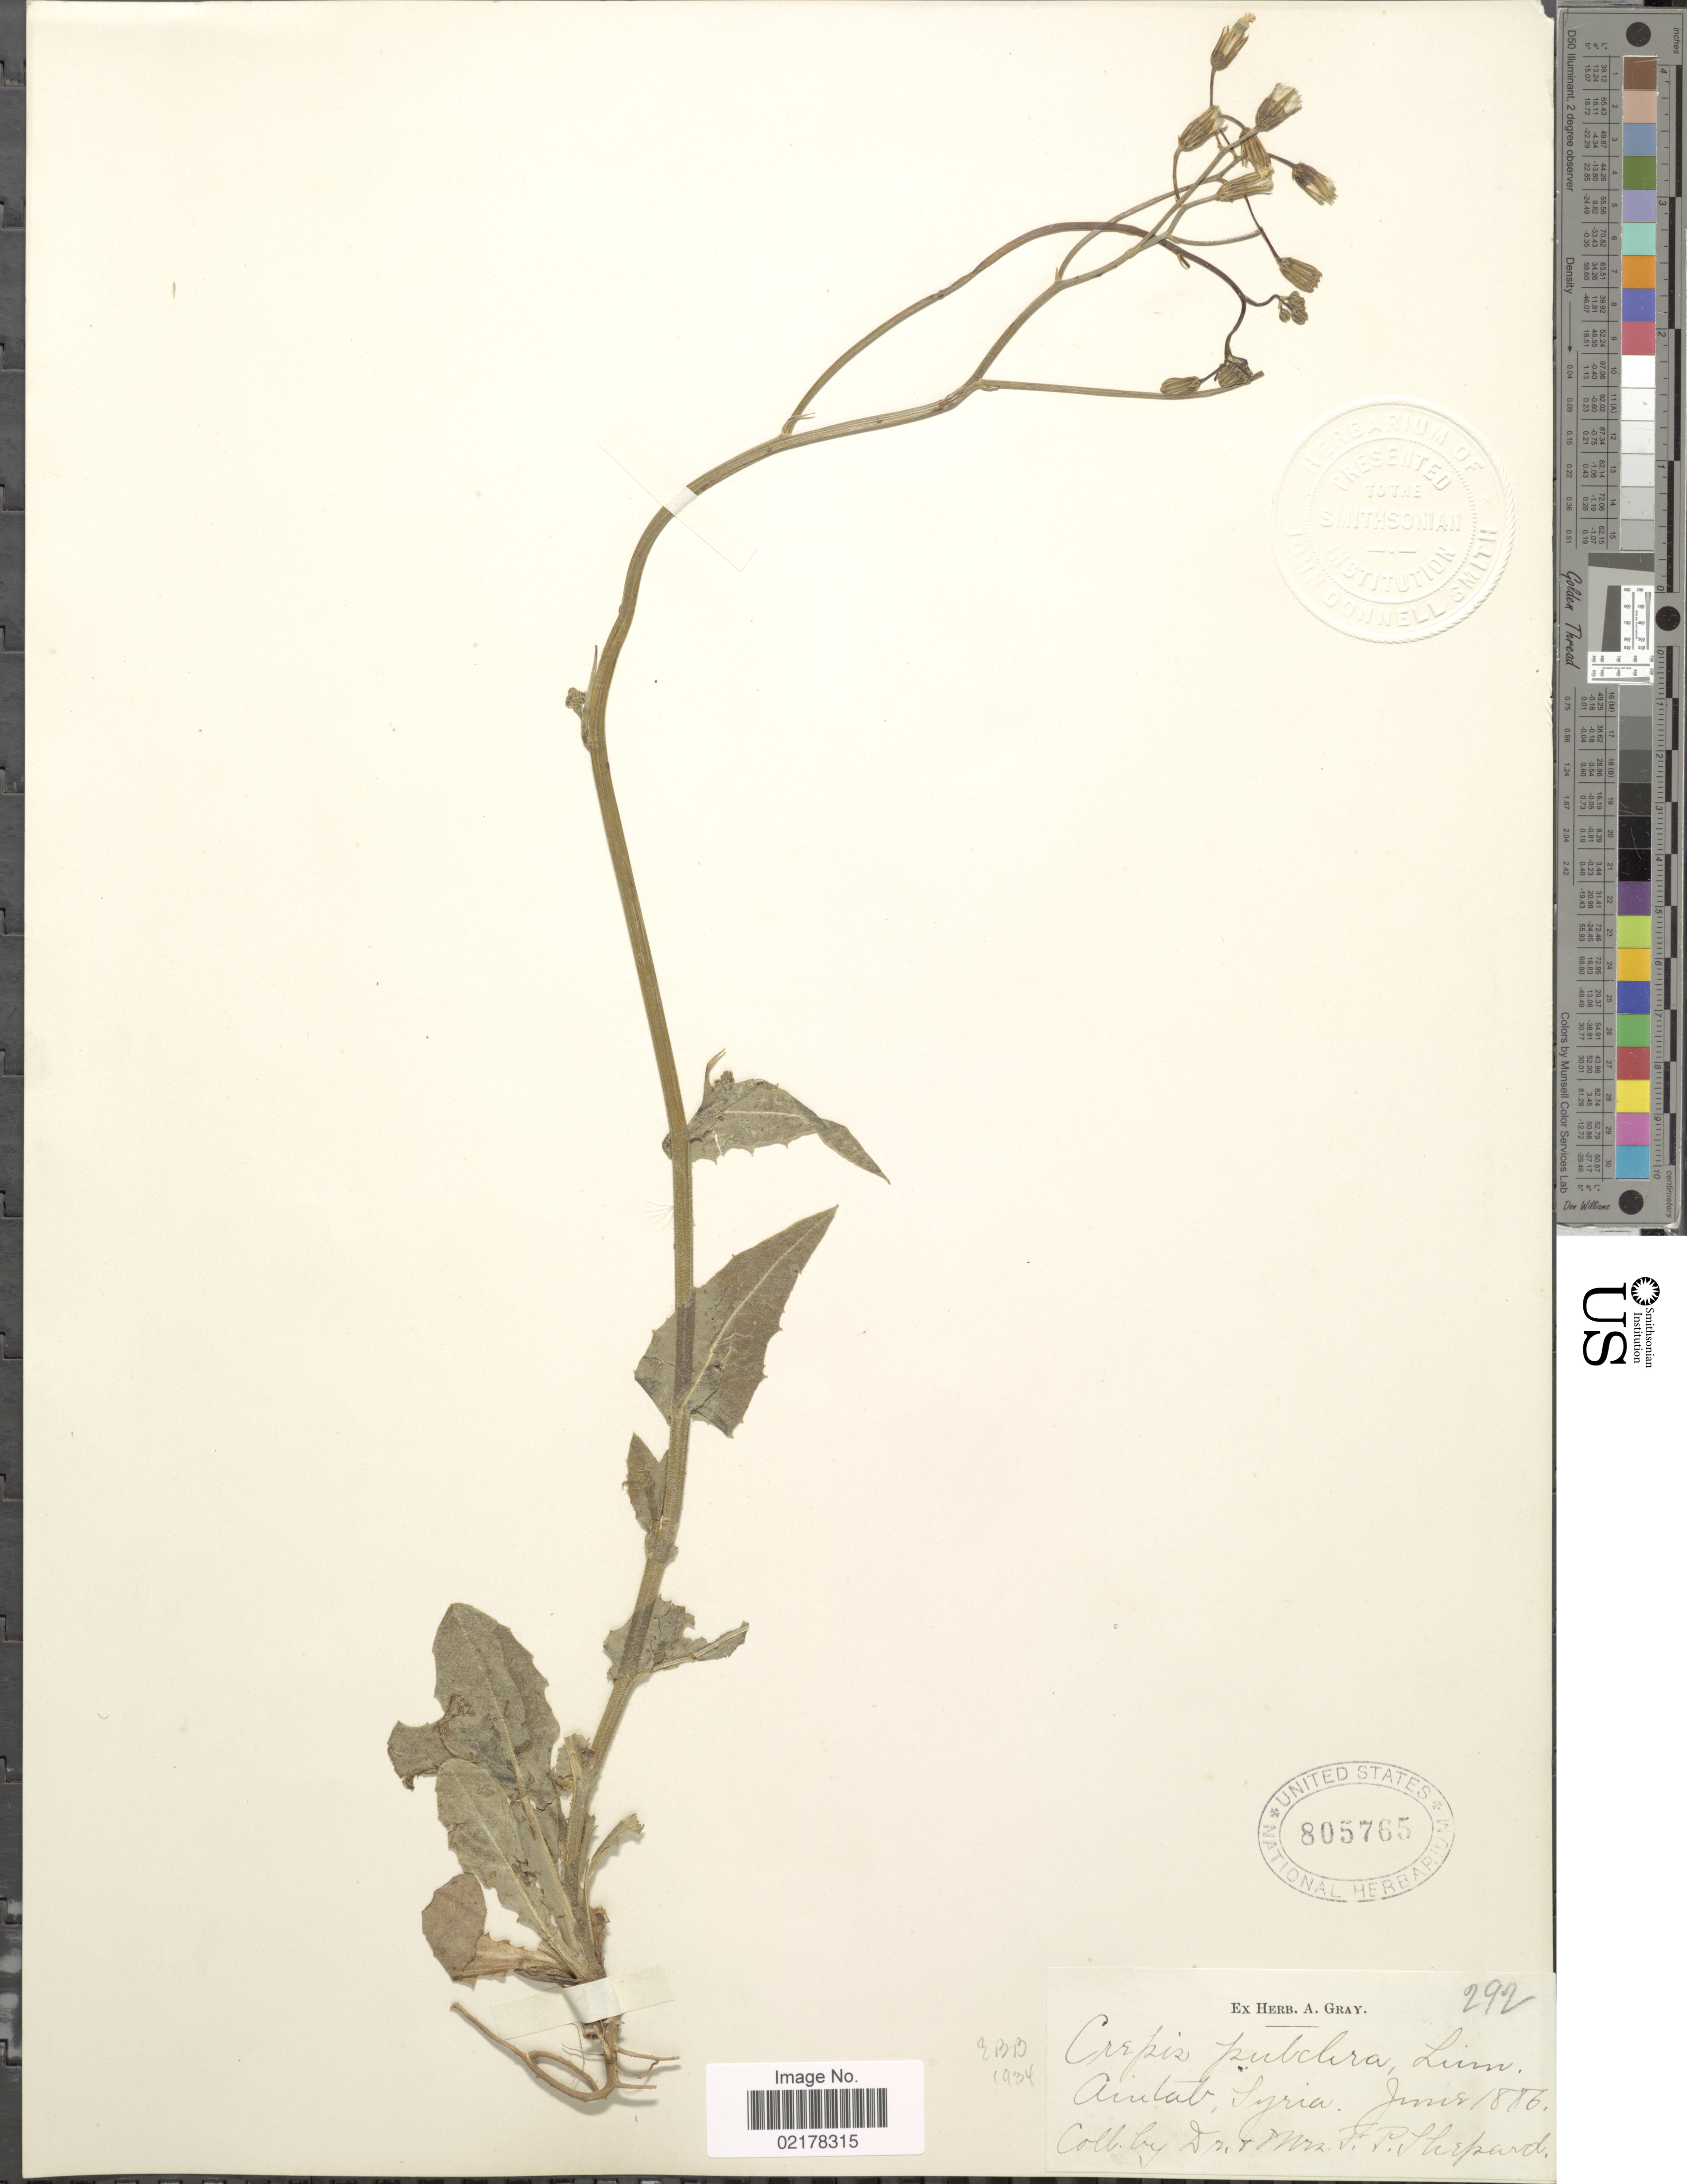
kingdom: Plantae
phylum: Tracheophyta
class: Magnoliopsida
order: Asterales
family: Asteraceae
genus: Crepis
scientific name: Crepis pulchra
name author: L.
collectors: F. P. Shepard & Mrs. Shepard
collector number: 292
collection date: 1886-06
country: Syria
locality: Anitab [interpreted]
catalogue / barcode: US 805765